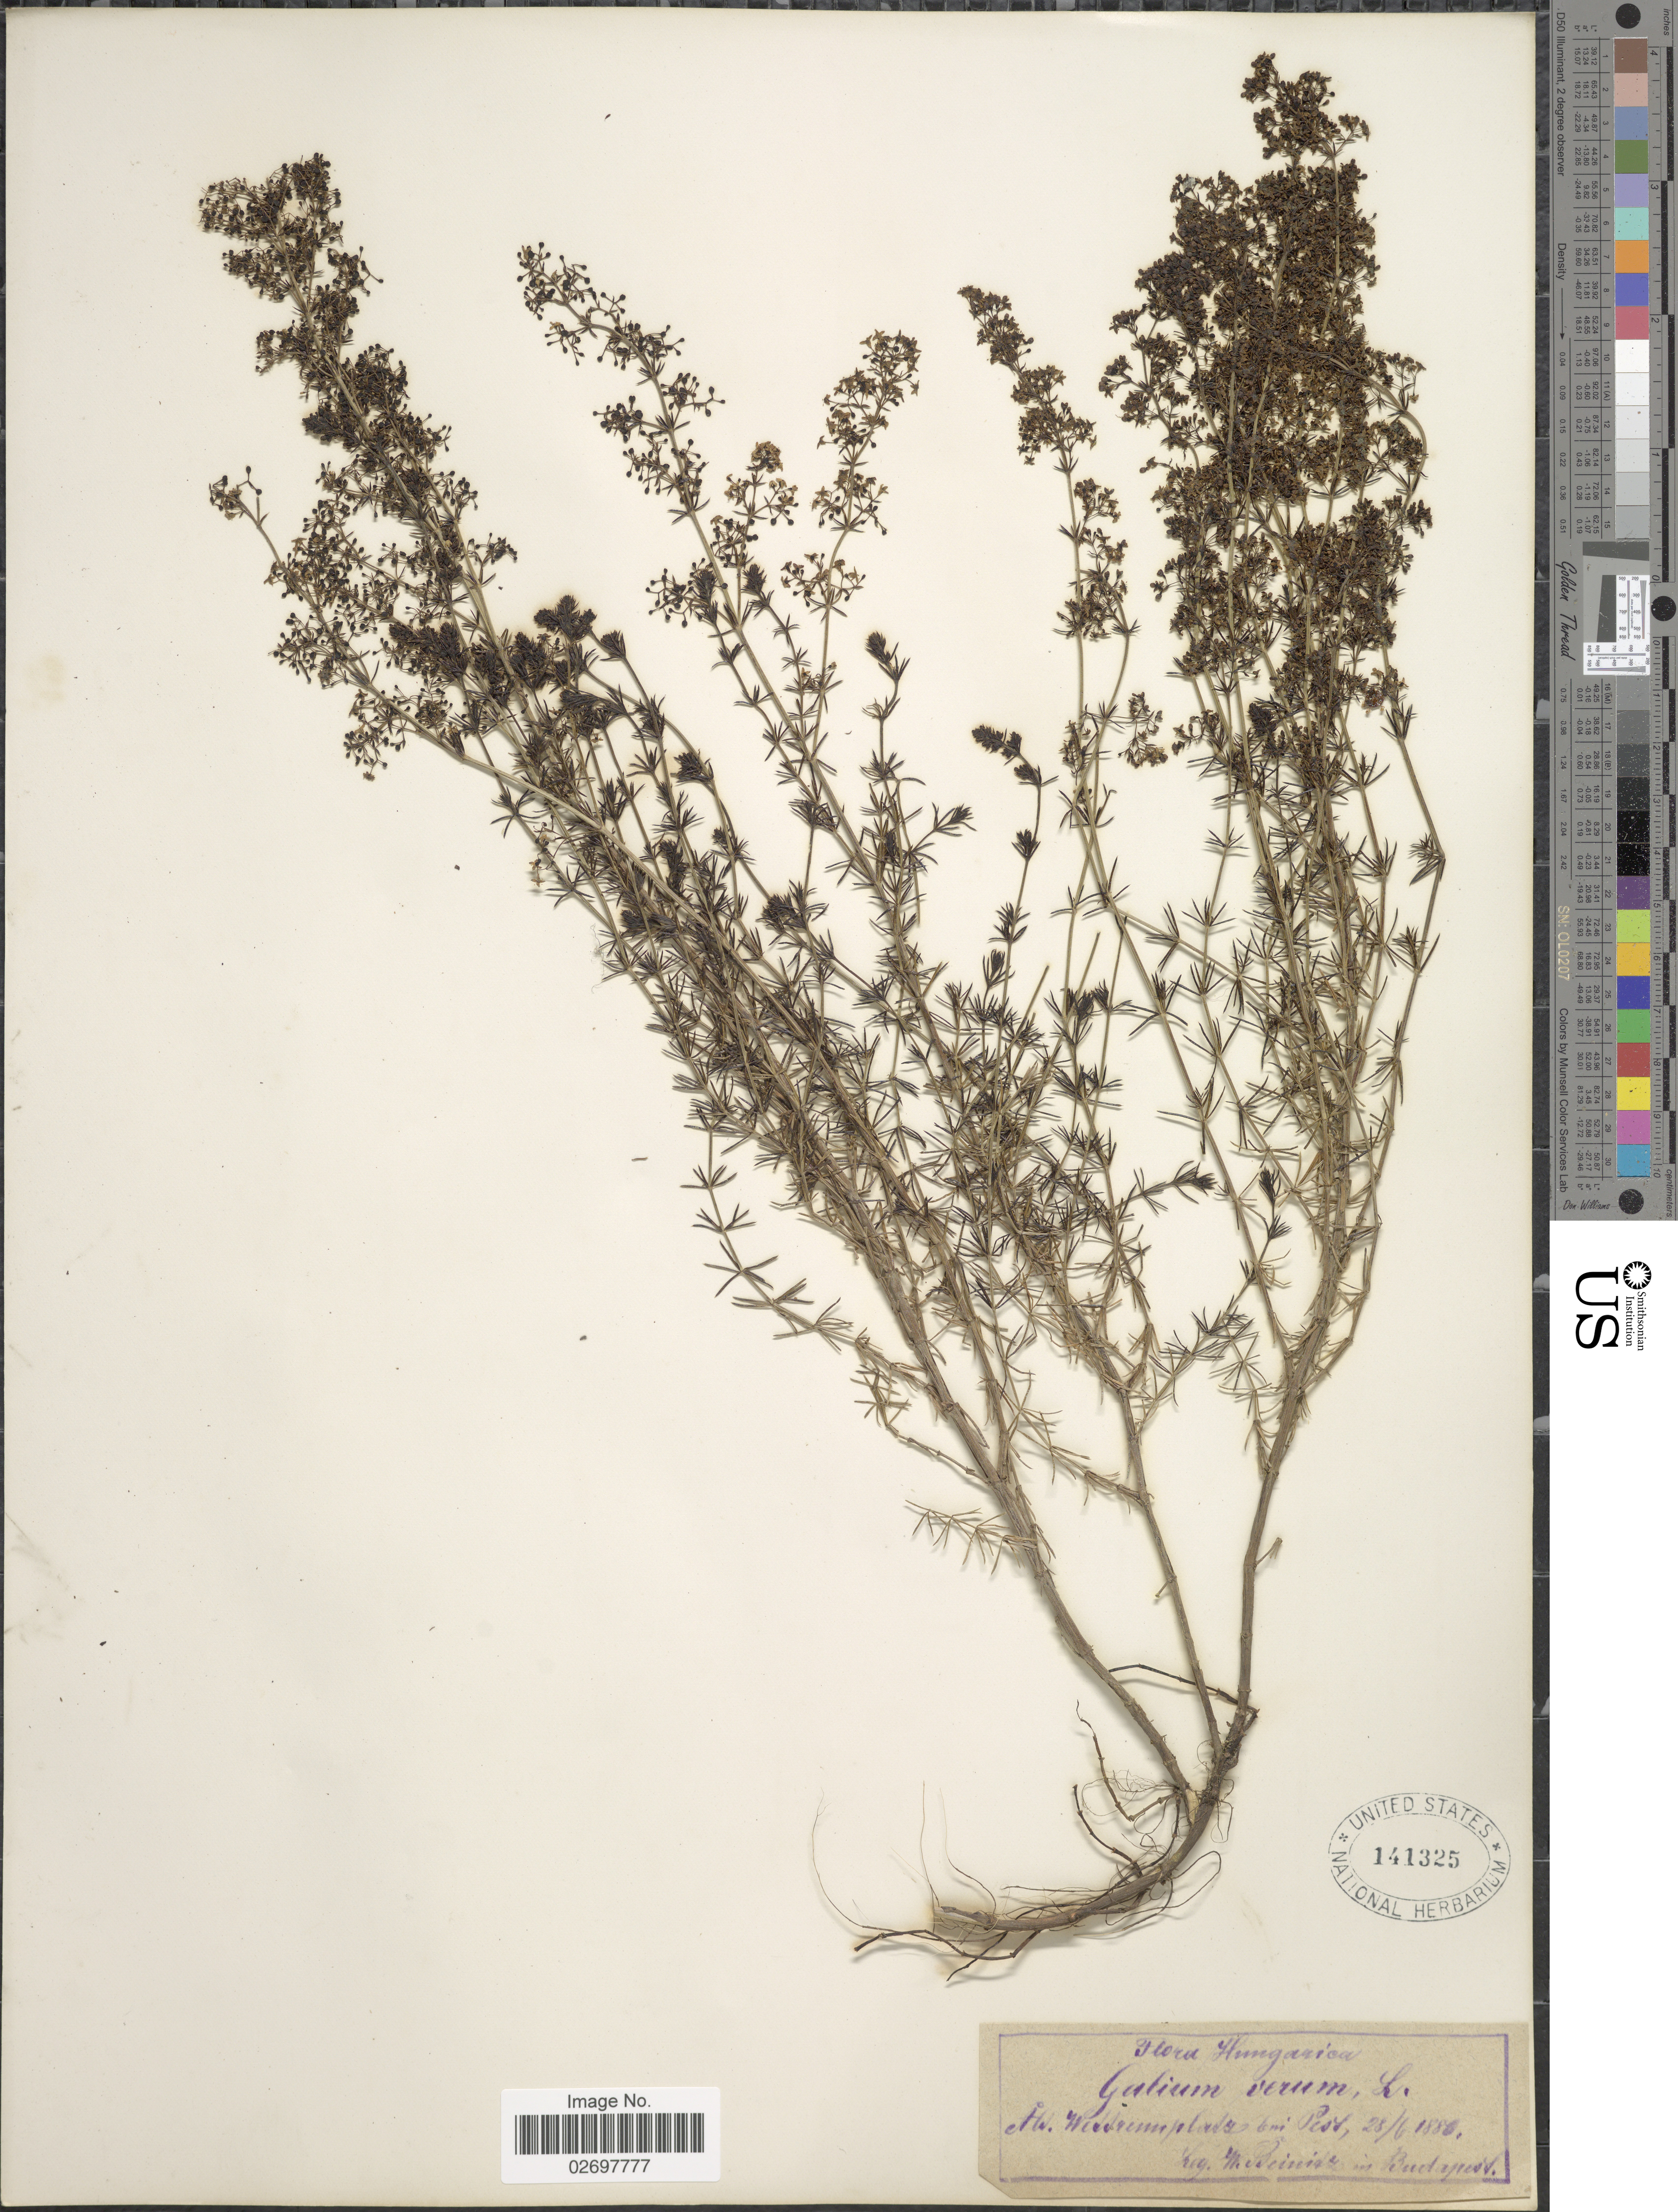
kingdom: Plantae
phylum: Tracheophyta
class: Magnoliopsida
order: Gentianales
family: Rubiaceae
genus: Galium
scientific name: Galium verum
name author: L.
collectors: W. Reinitz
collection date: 1886-06-28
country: Hungary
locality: Fl. Wettrimplata Budapest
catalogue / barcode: US 141325